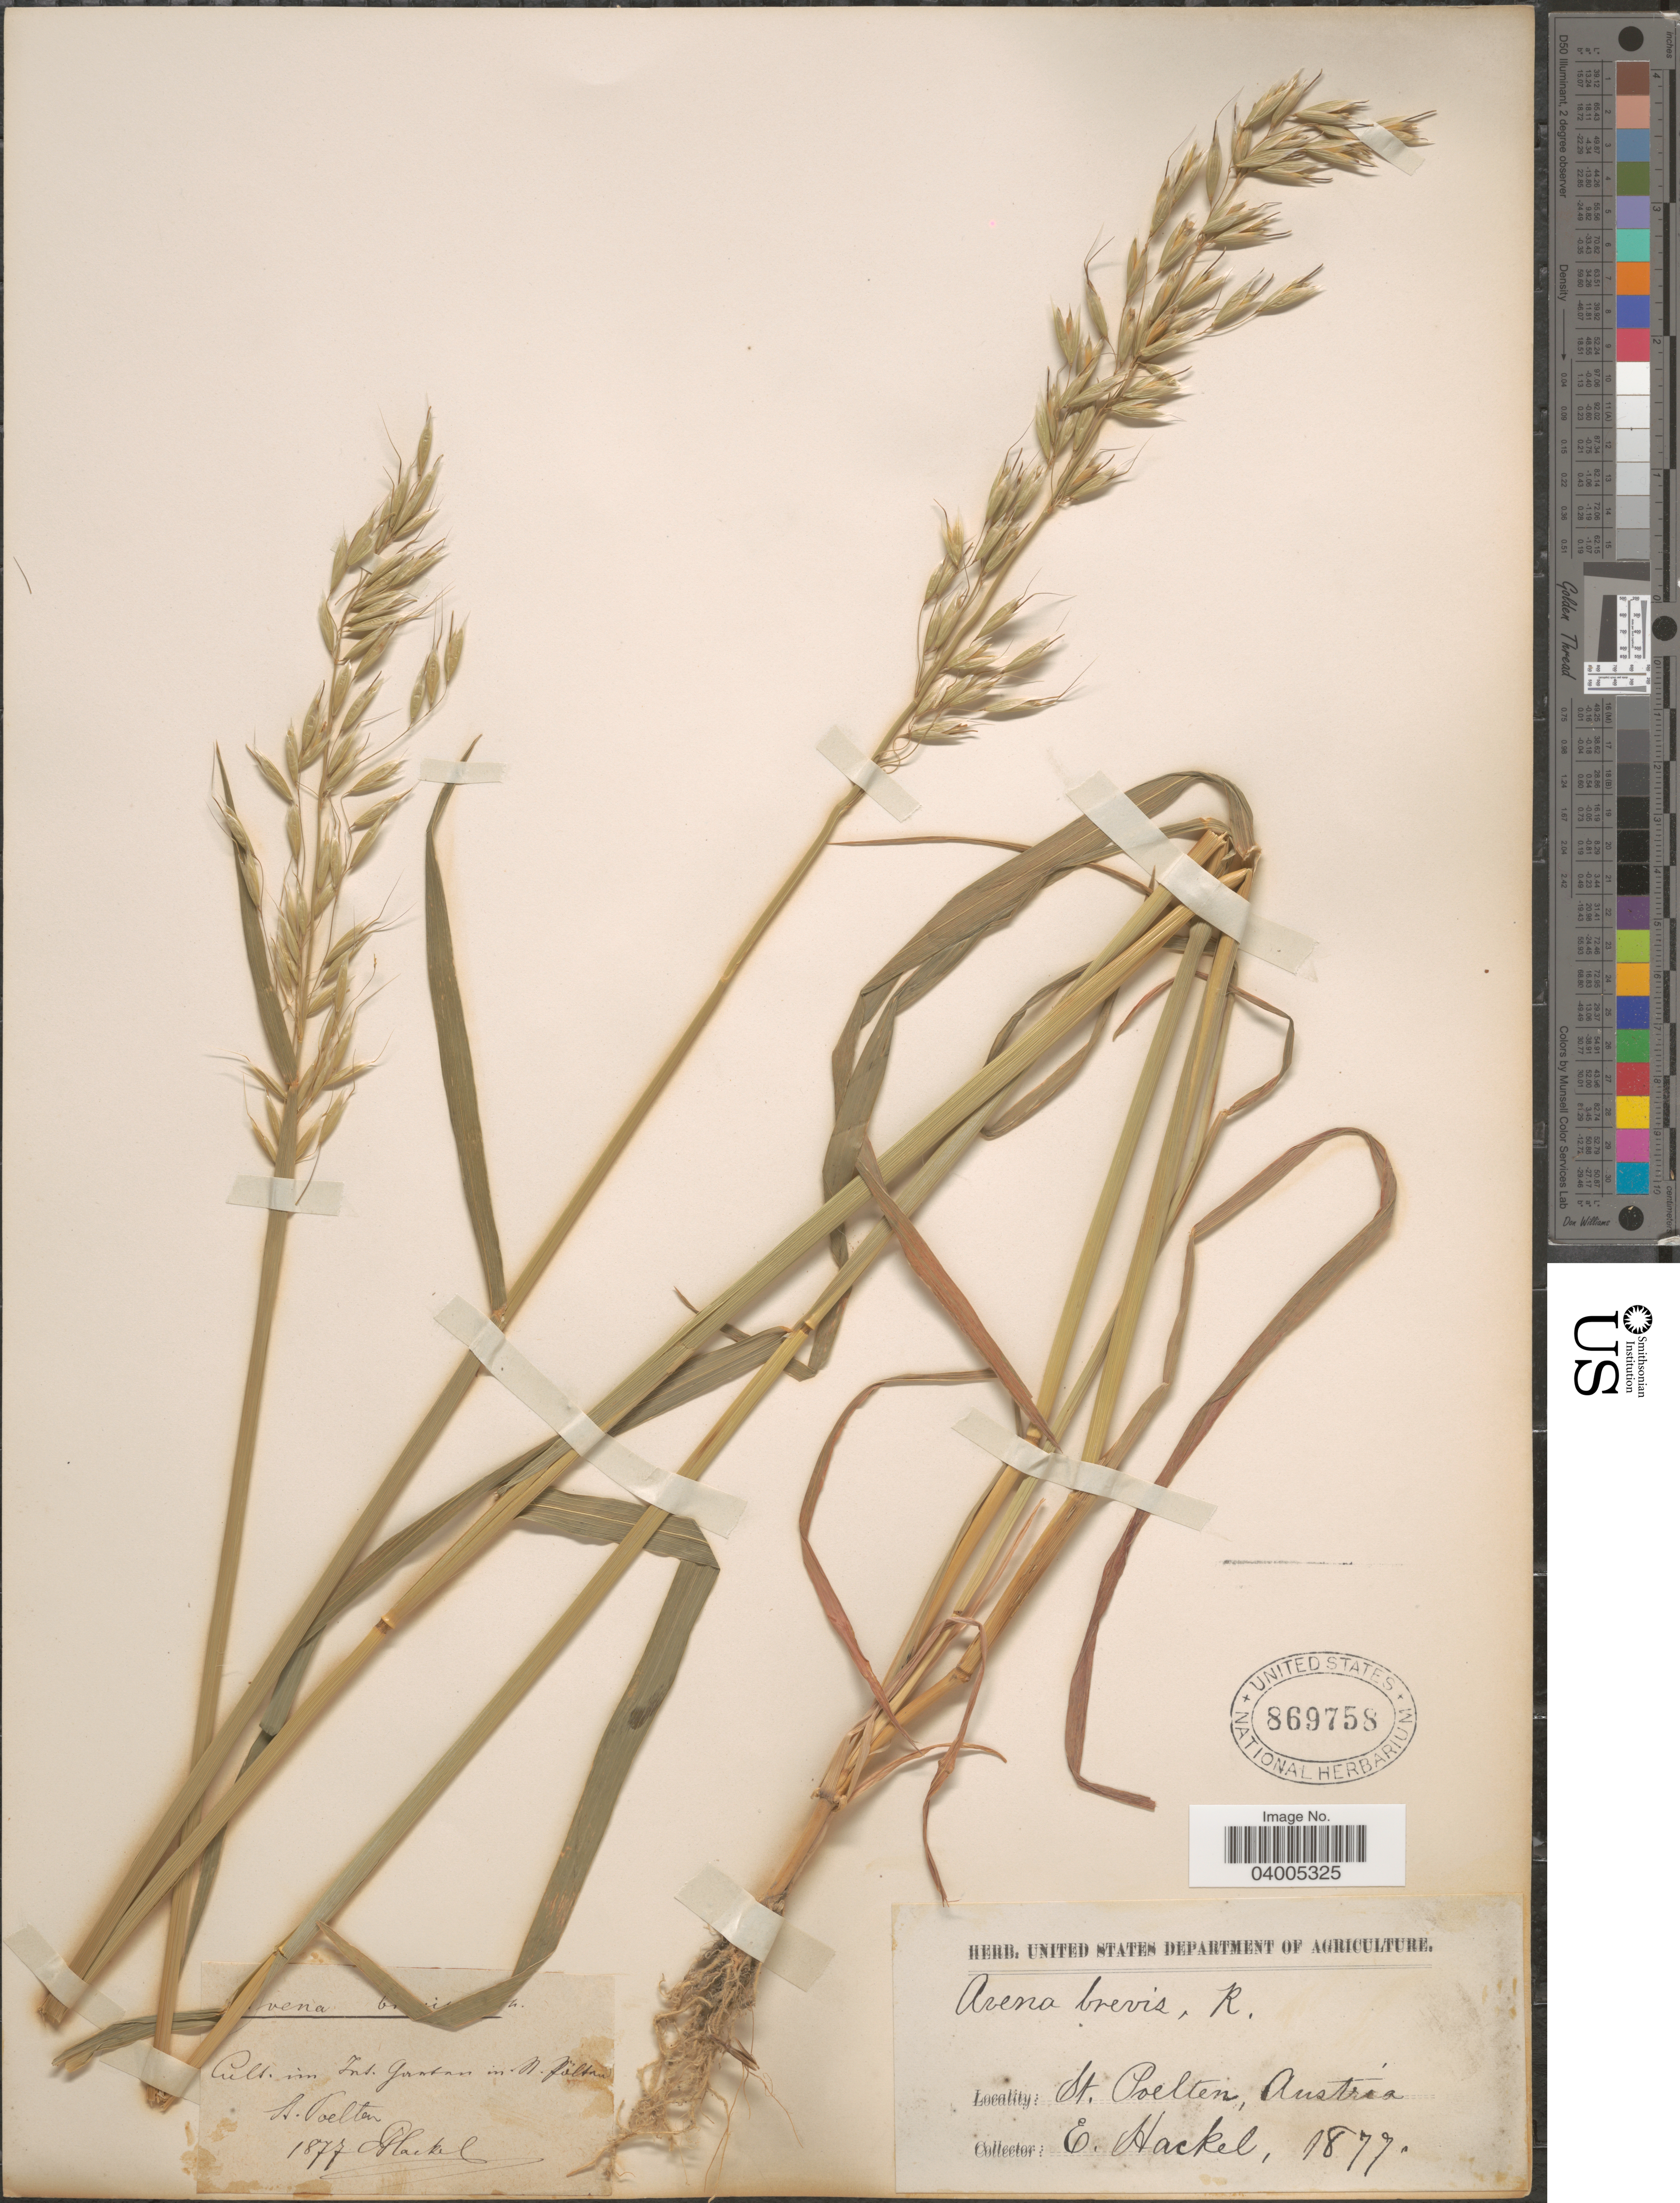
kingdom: Plantae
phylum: Tracheophyta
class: Liliopsida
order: Poales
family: Poaceae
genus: Avena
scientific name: Avena brevis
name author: Bréb.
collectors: E. Hackel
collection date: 1877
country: Austria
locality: In Int. Garten in St. Pöltan. St. Poelten.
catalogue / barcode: US 869758